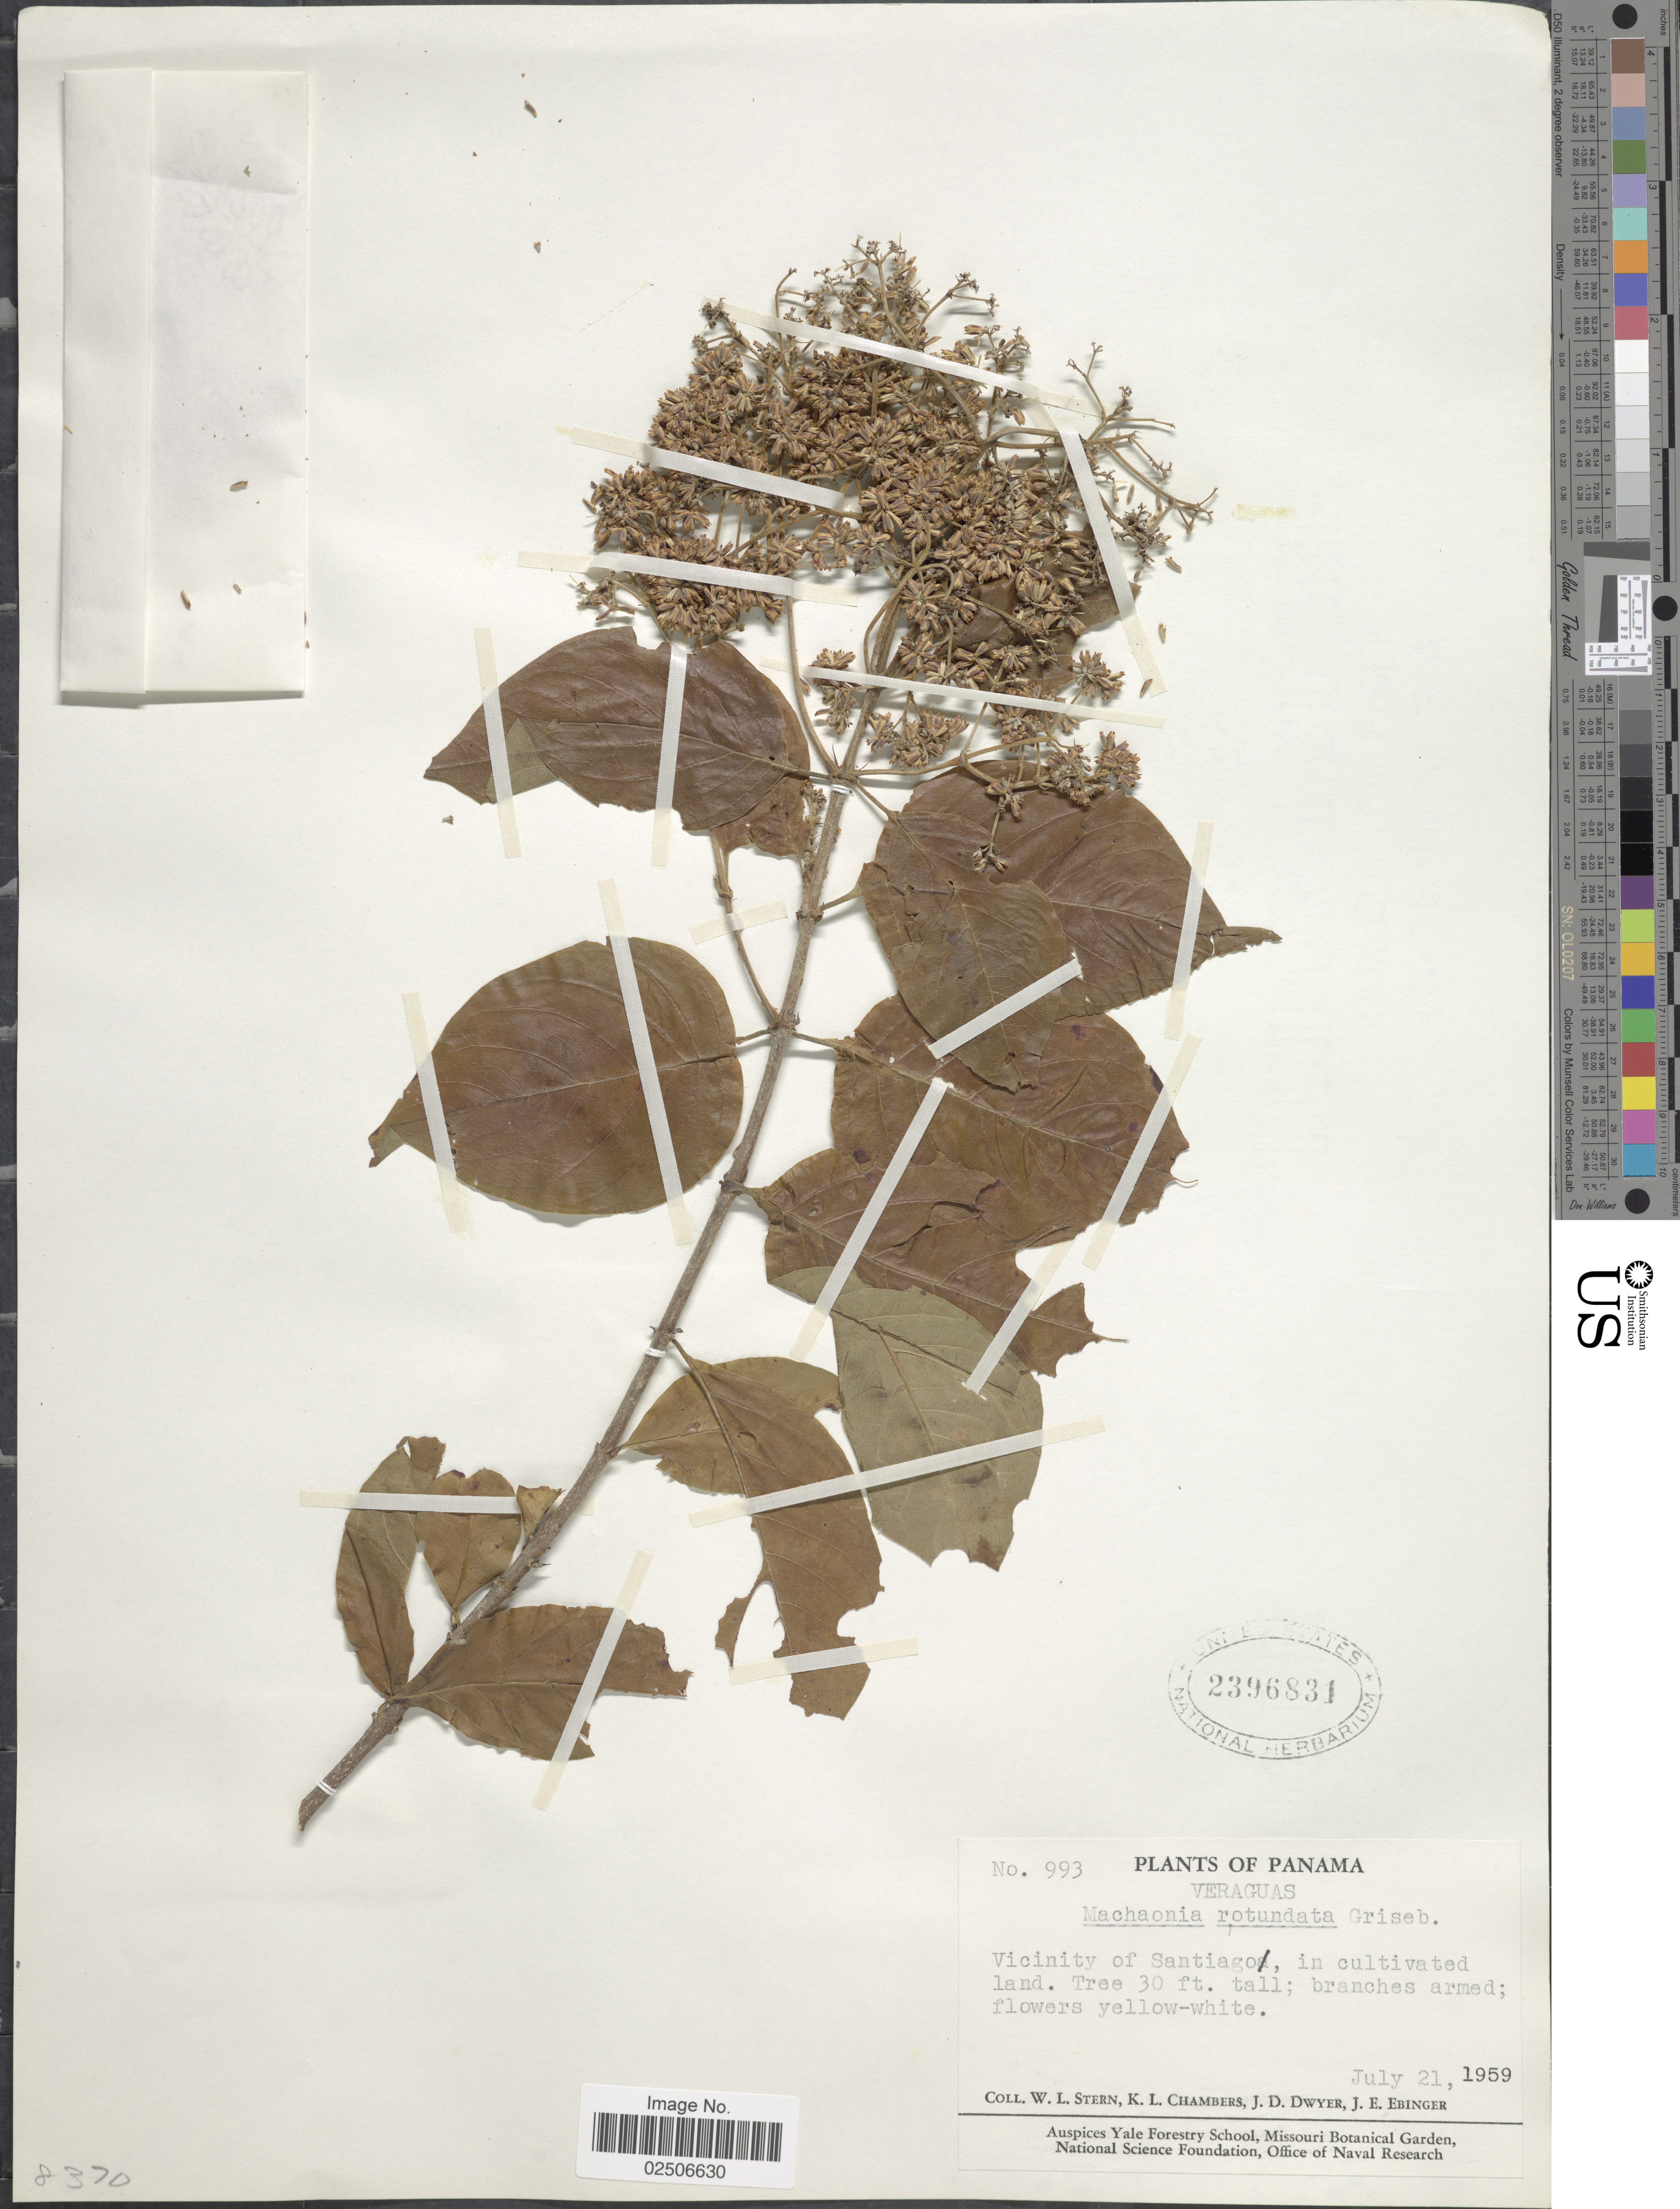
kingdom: Plantae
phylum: Tracheophyta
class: Magnoliopsida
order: Gentianales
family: Rubiaceae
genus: Machaonia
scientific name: Machaonia martinicensis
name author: (DC.) Standl.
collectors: W. L. Stern, K. Chambers, J. D. Dwyer & J. Ebinger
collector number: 993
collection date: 1959-07-21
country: Panama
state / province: Veraguas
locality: Vicinity of Santiago, in cultivated land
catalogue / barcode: US 2396831